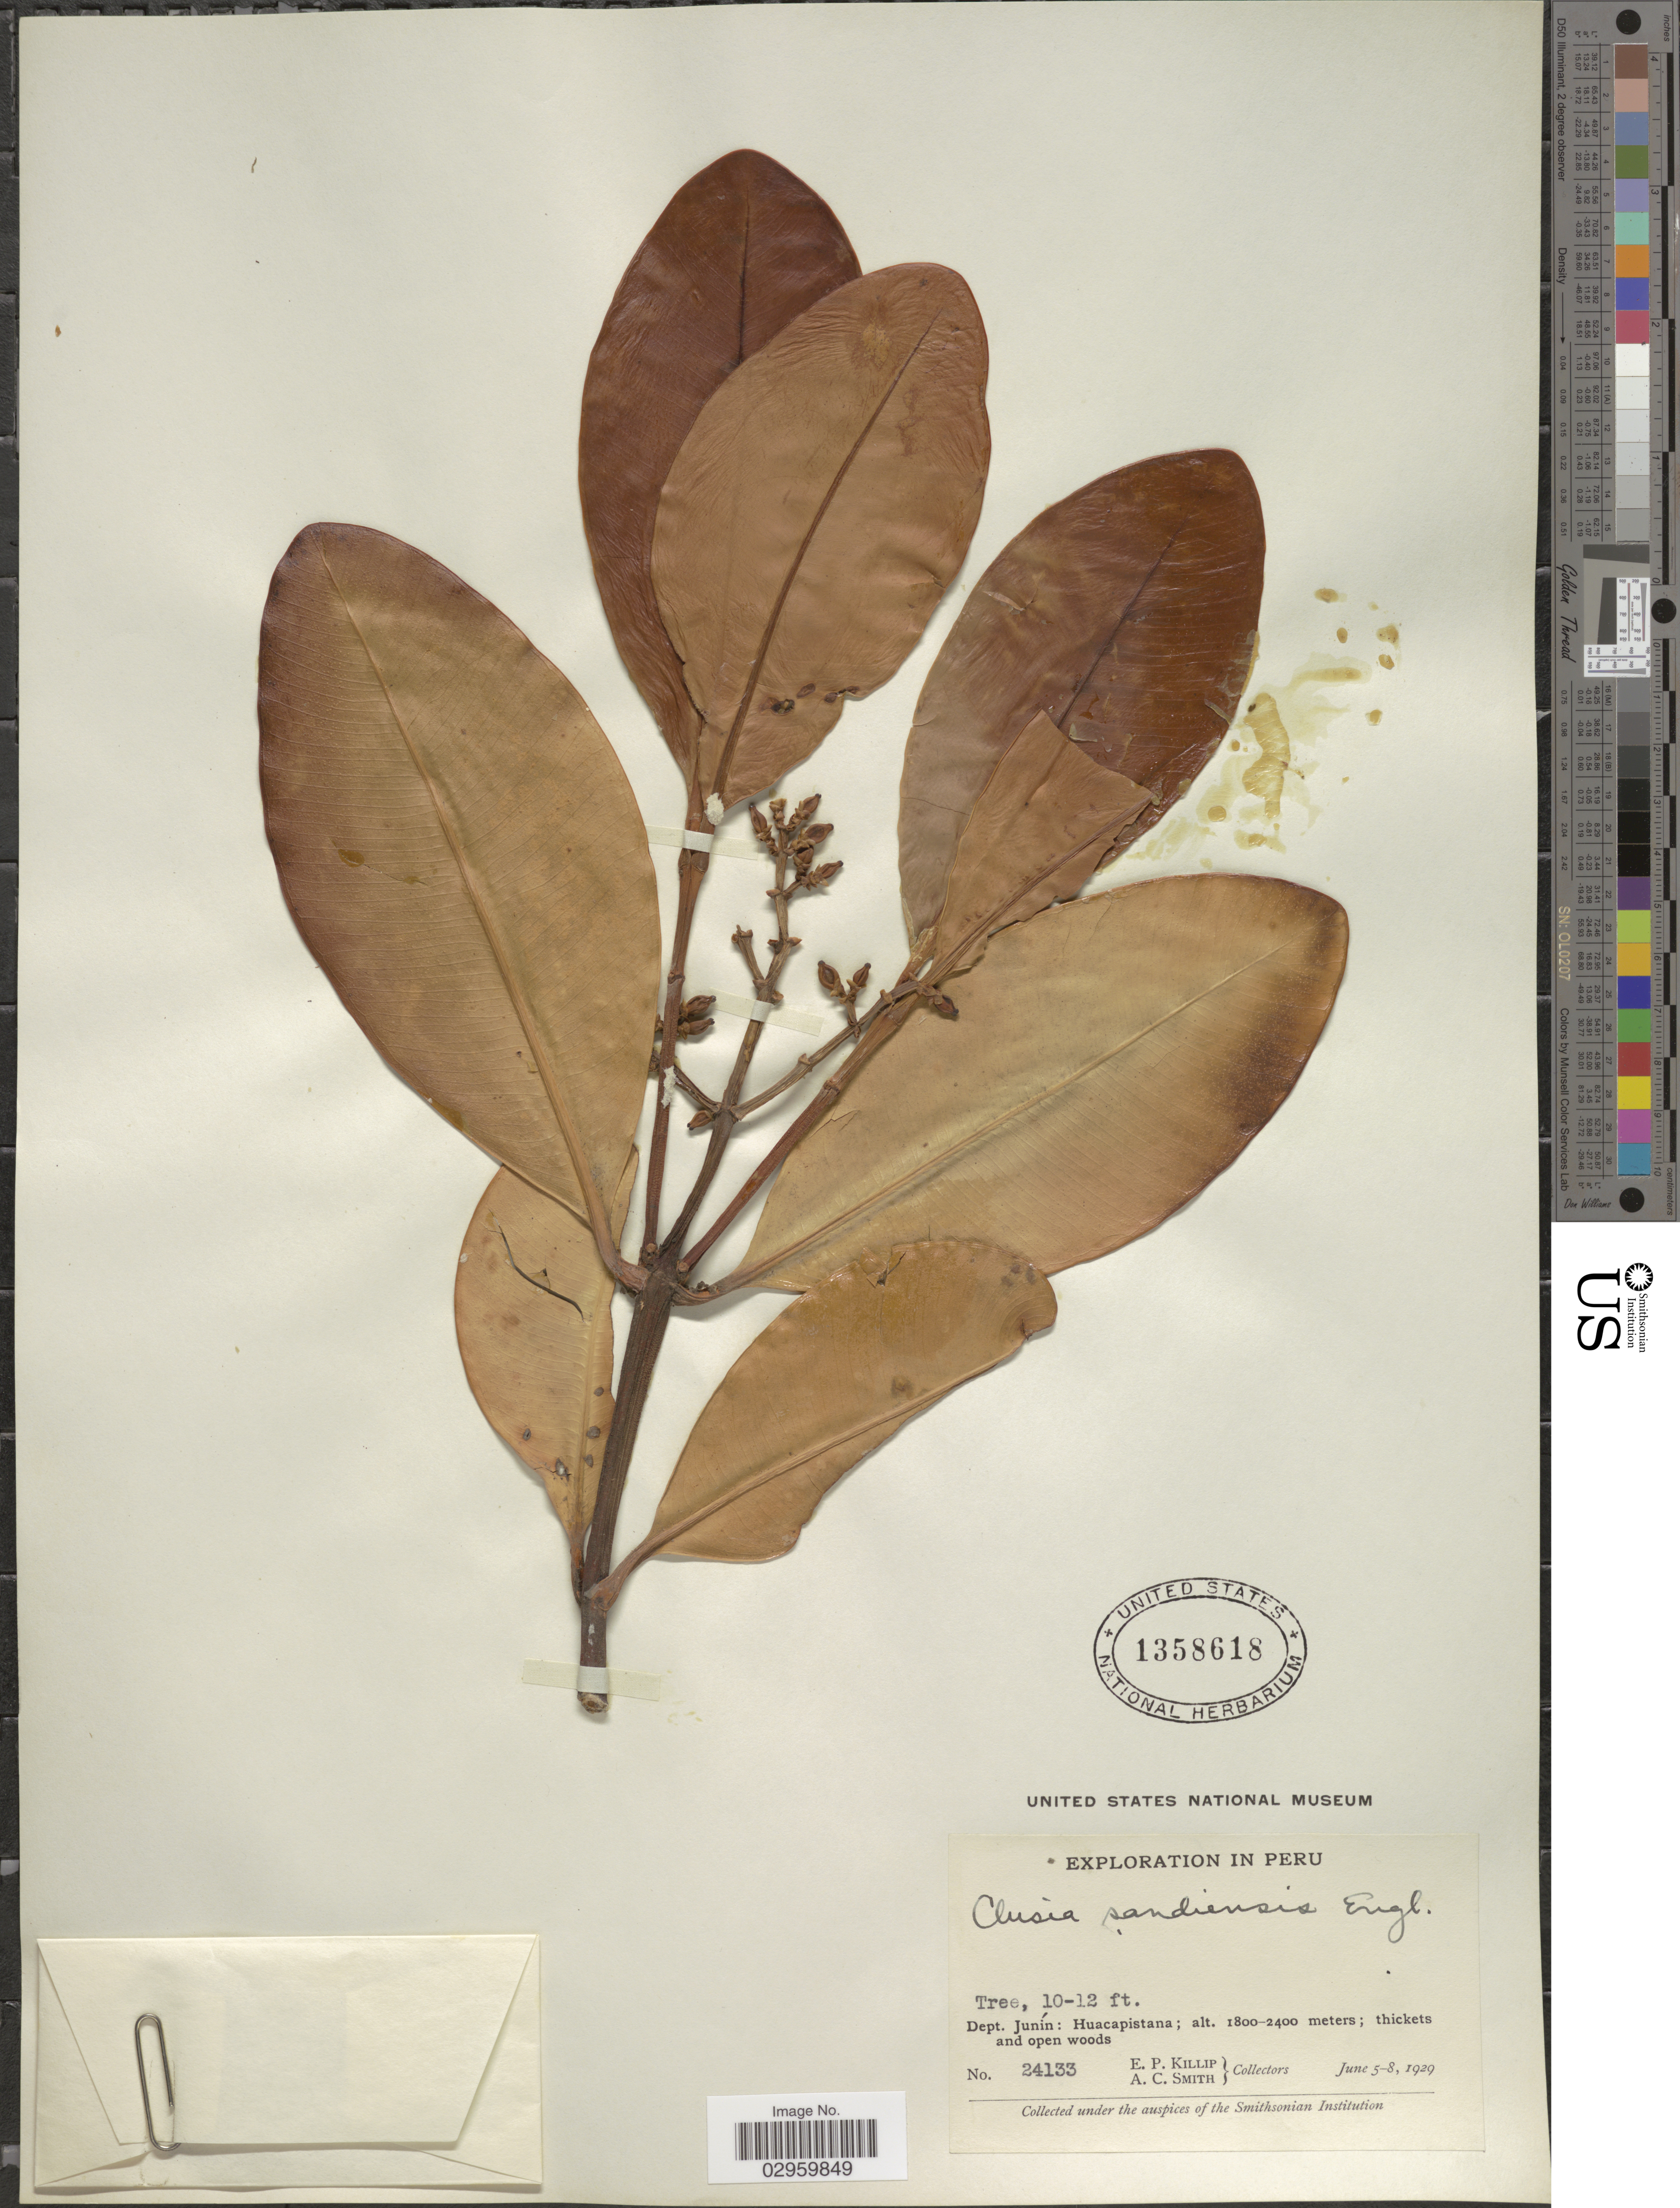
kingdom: Plantae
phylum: Tracheophyta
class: Magnoliopsida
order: Malpighiales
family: Clusiaceae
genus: Clusia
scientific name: Clusia sandiensis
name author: Engl.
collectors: E. P. Killip & A. C. Smith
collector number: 24133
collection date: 1929-06-05/1929-06-08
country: Peru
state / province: Junín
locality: Dept. Junín: Huacapistana.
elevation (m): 1800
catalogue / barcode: US 1358618